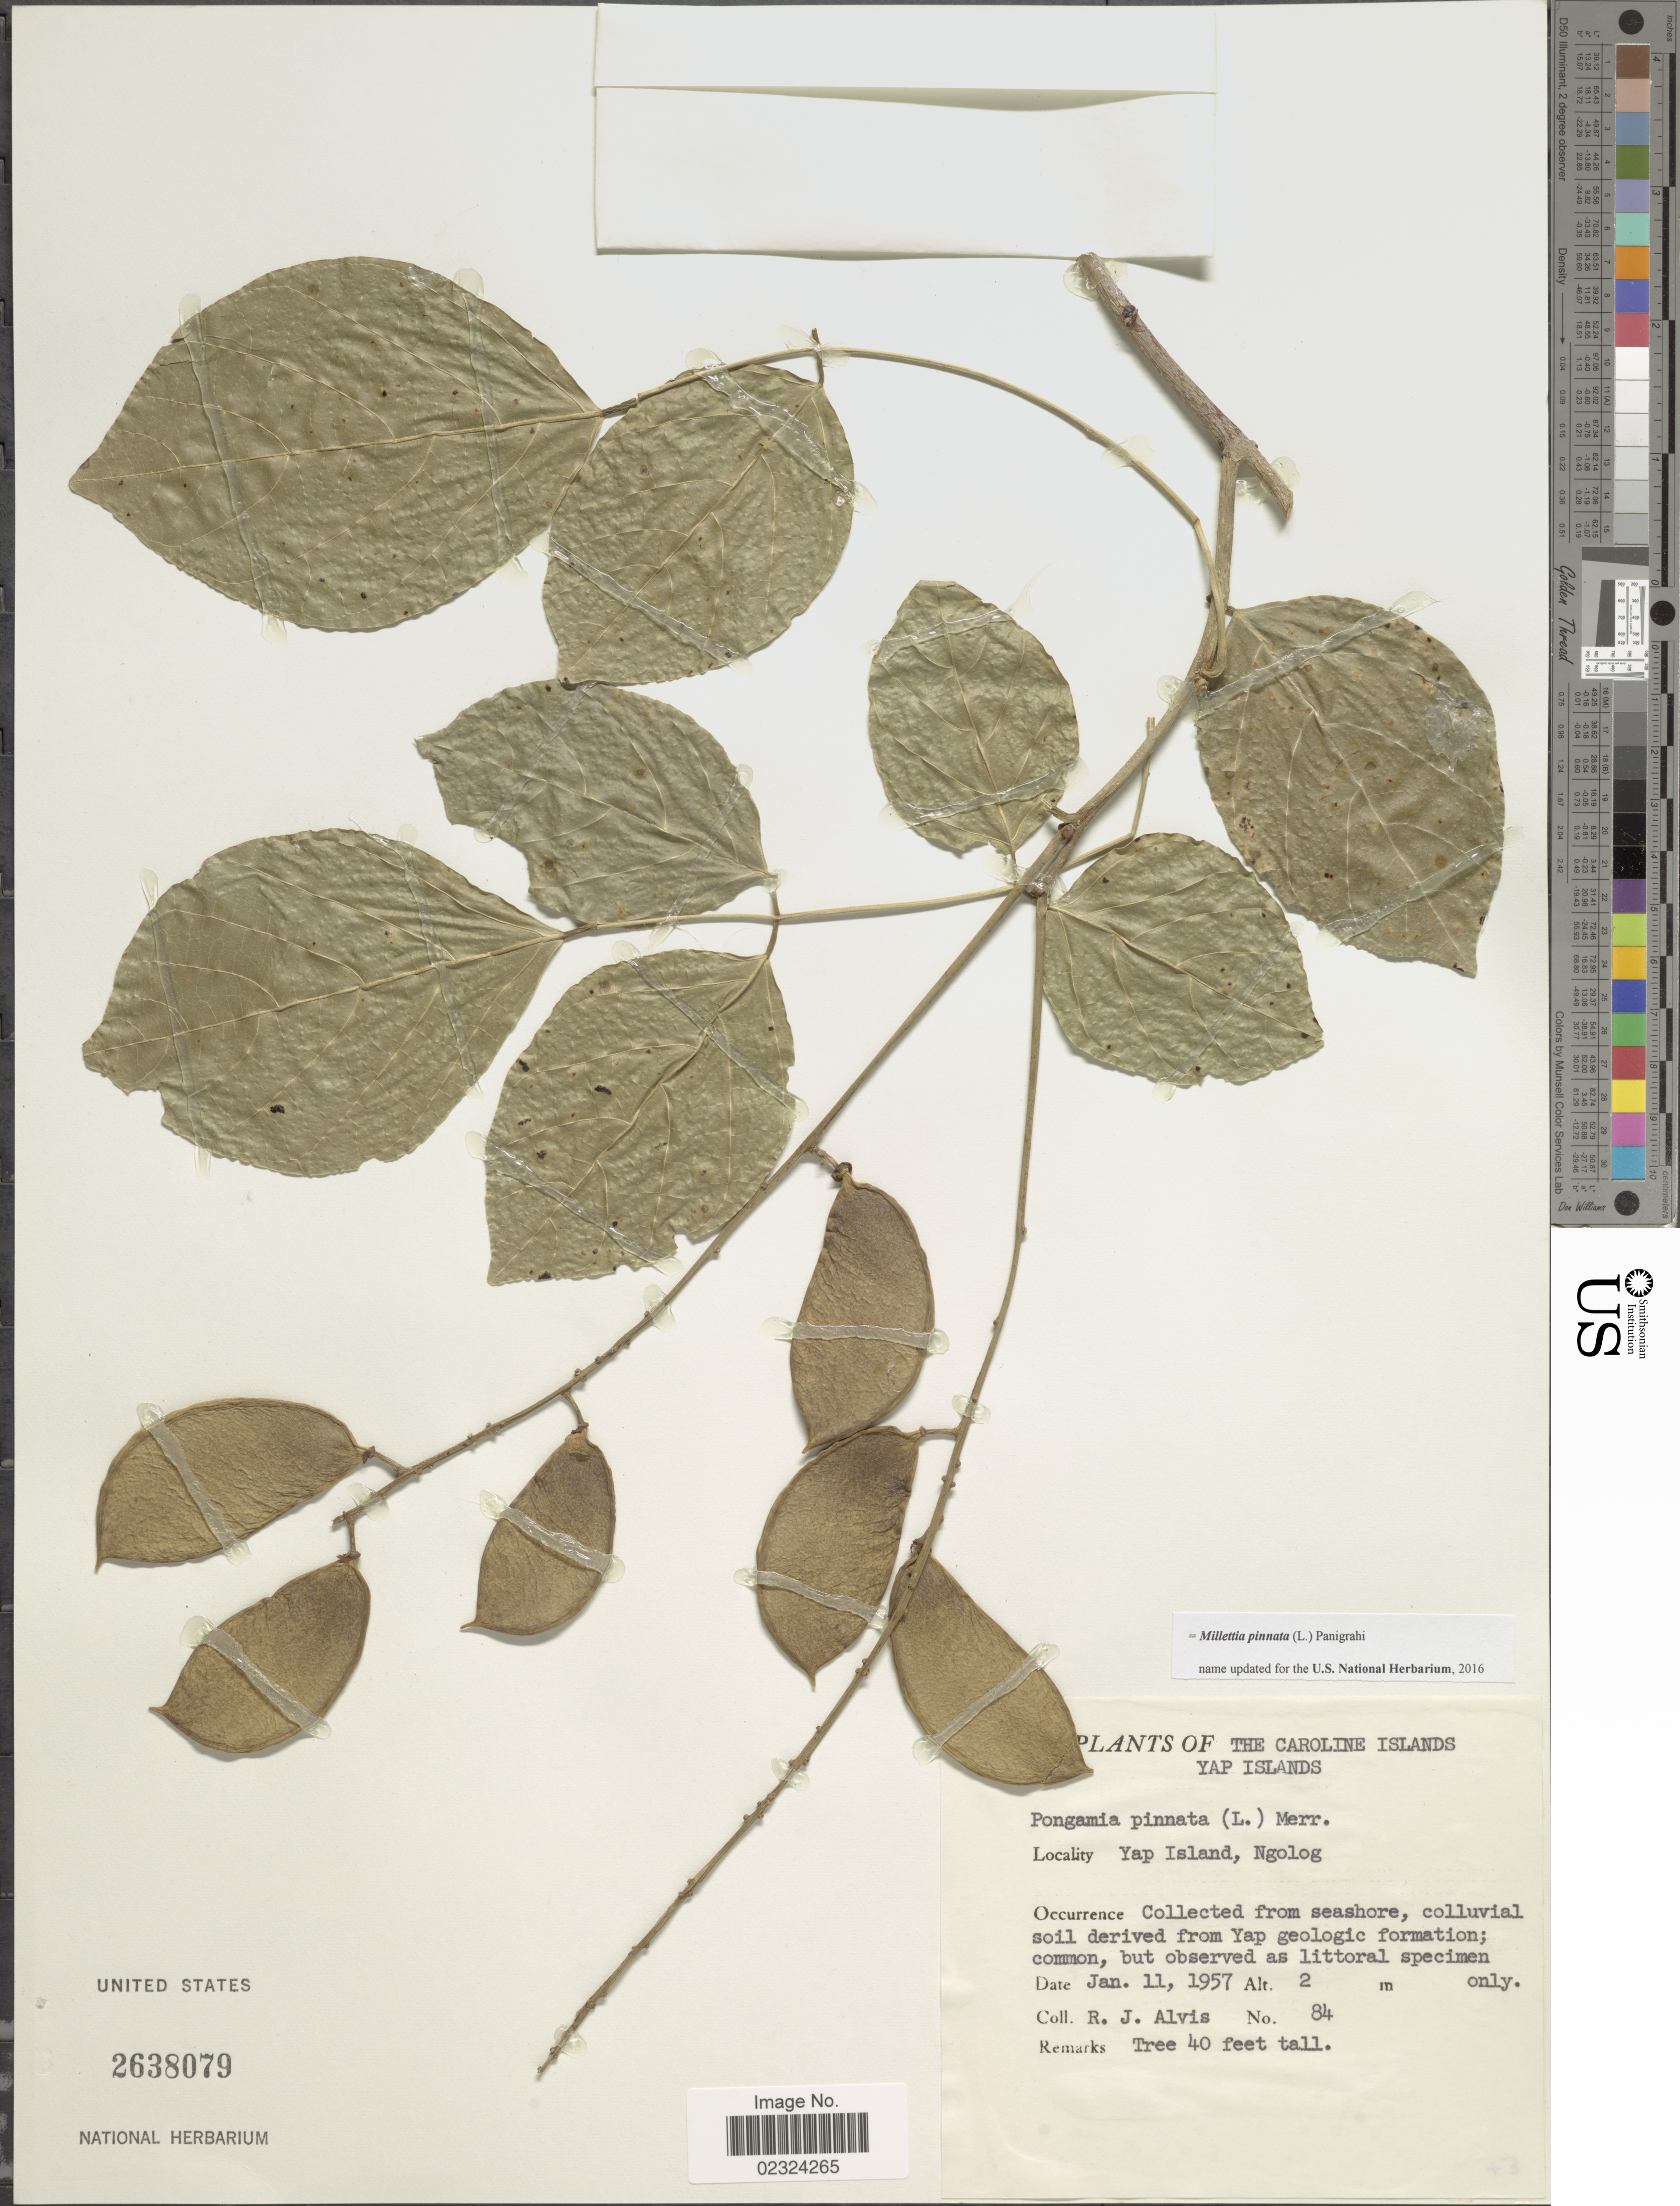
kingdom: Plantae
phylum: Tracheophyta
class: Magnoliopsida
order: Fabales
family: Fabaceae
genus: Millettia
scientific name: Millettia pinnata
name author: (L.) Panigrahi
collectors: R. Alvis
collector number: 84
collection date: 1957-01-11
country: Micronesia, Federated States of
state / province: Yap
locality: Caroline Island. Yap Islands, Ngolog.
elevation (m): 2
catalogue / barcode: US 2638079